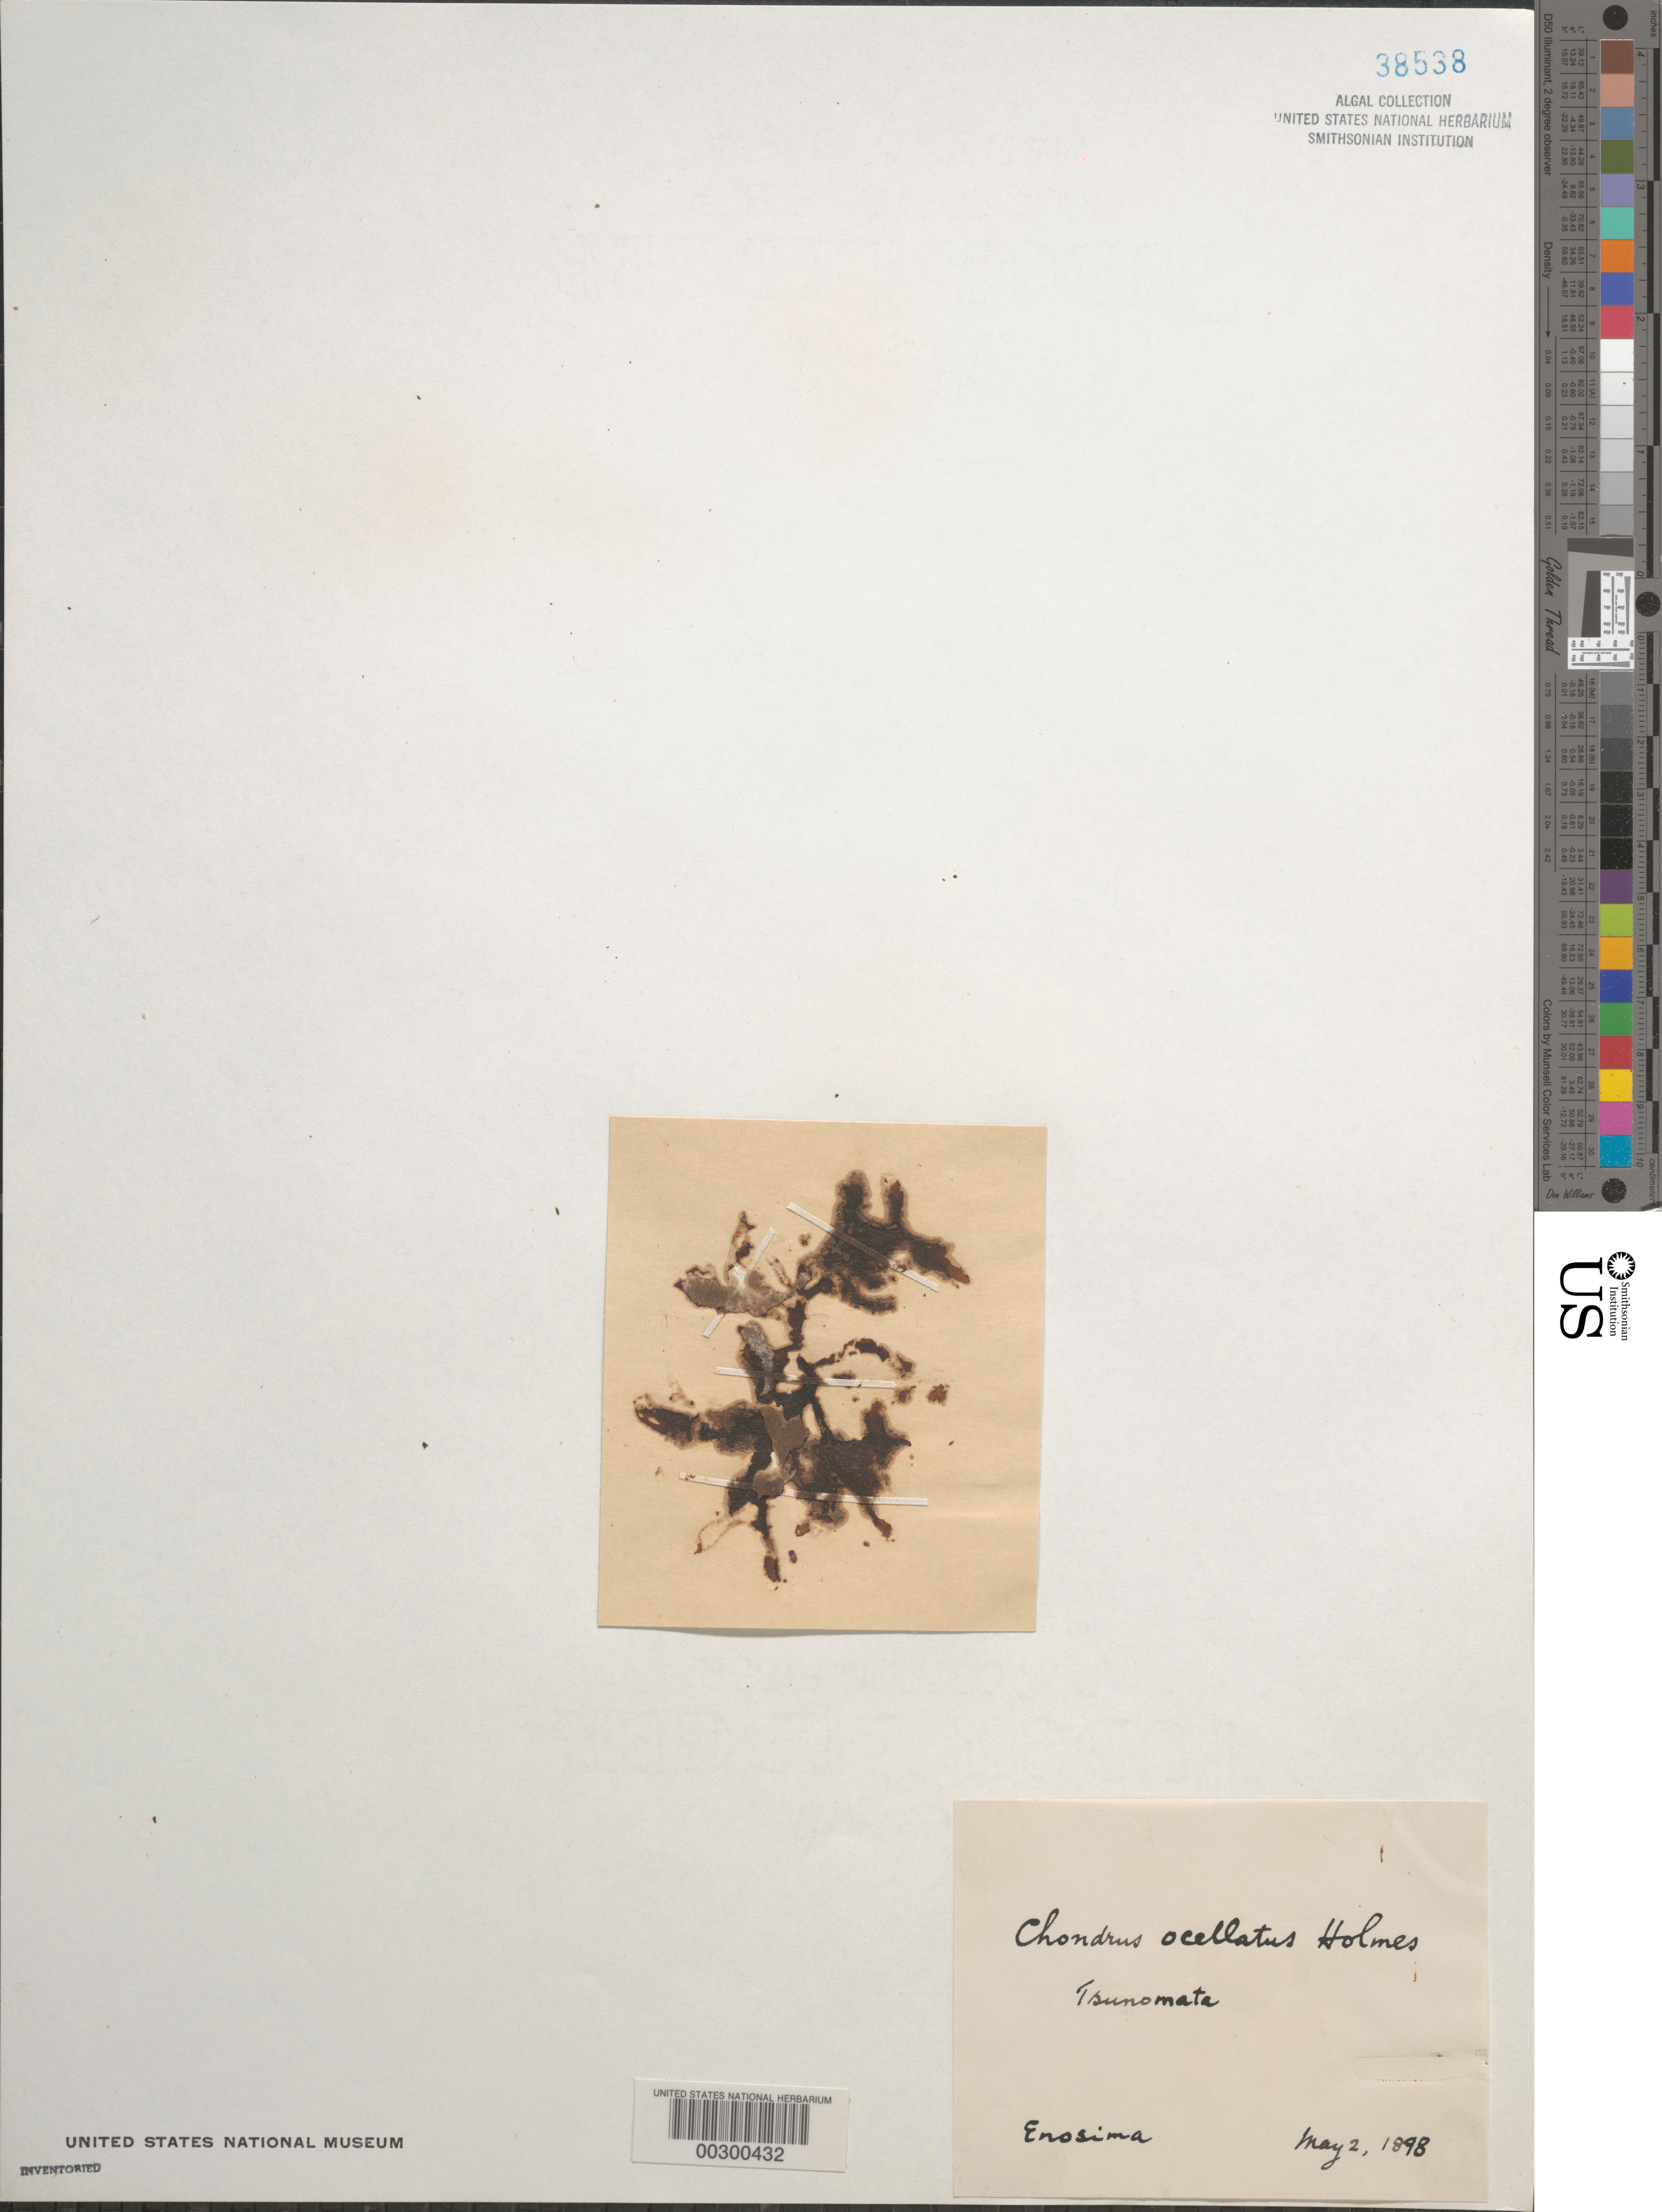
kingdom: Plantae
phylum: Rhodophyta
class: Florideophyceae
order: Gigartinales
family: Gigartinaceae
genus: Chondrus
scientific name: Chondrus ocellatus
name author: Holmes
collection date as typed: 02 May 1898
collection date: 1898-05-02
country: Japan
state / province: Kanagawa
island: Honshu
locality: Enoshima (Enosima)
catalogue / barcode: US 38538